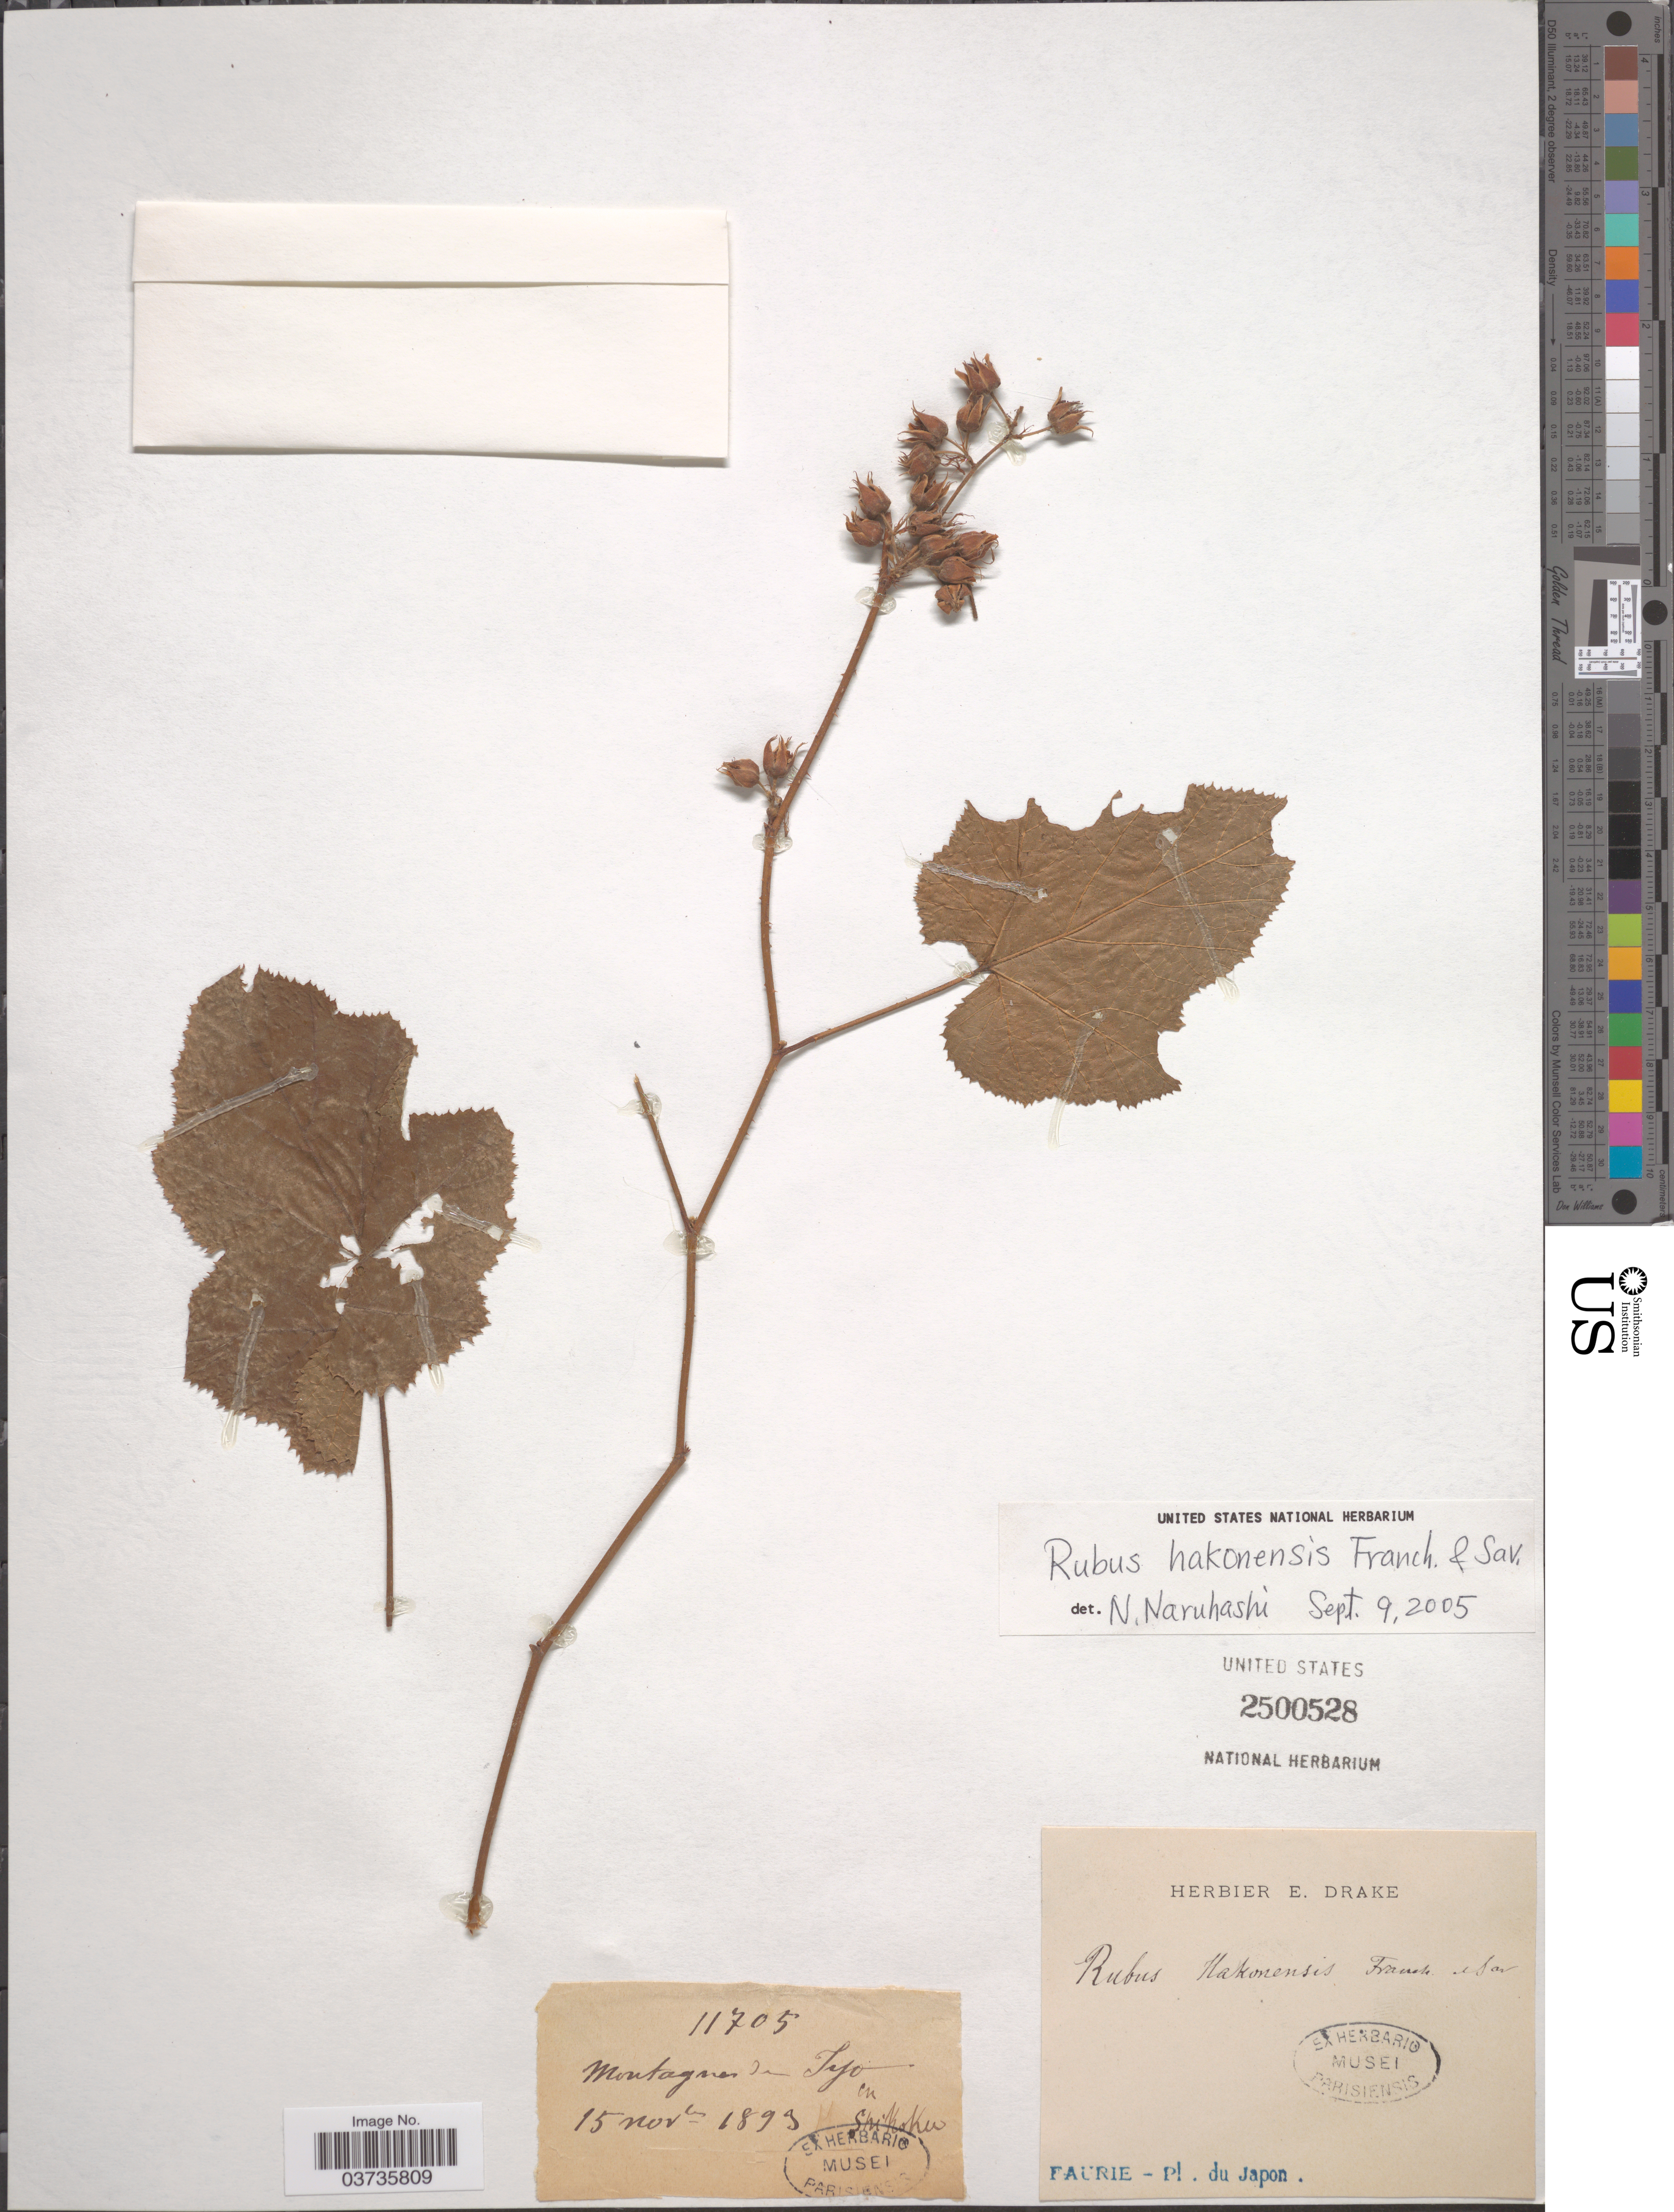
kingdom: Plantae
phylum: Tracheophyta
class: Magnoliopsida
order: Rosales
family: Rosaceae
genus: Rubus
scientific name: Rubus hakonensis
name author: Franch. & Sav.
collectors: -. Faurie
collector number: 11705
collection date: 1893-11-15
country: Japan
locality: Montagnes de Tyo, Shikoku.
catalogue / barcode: US 2500528